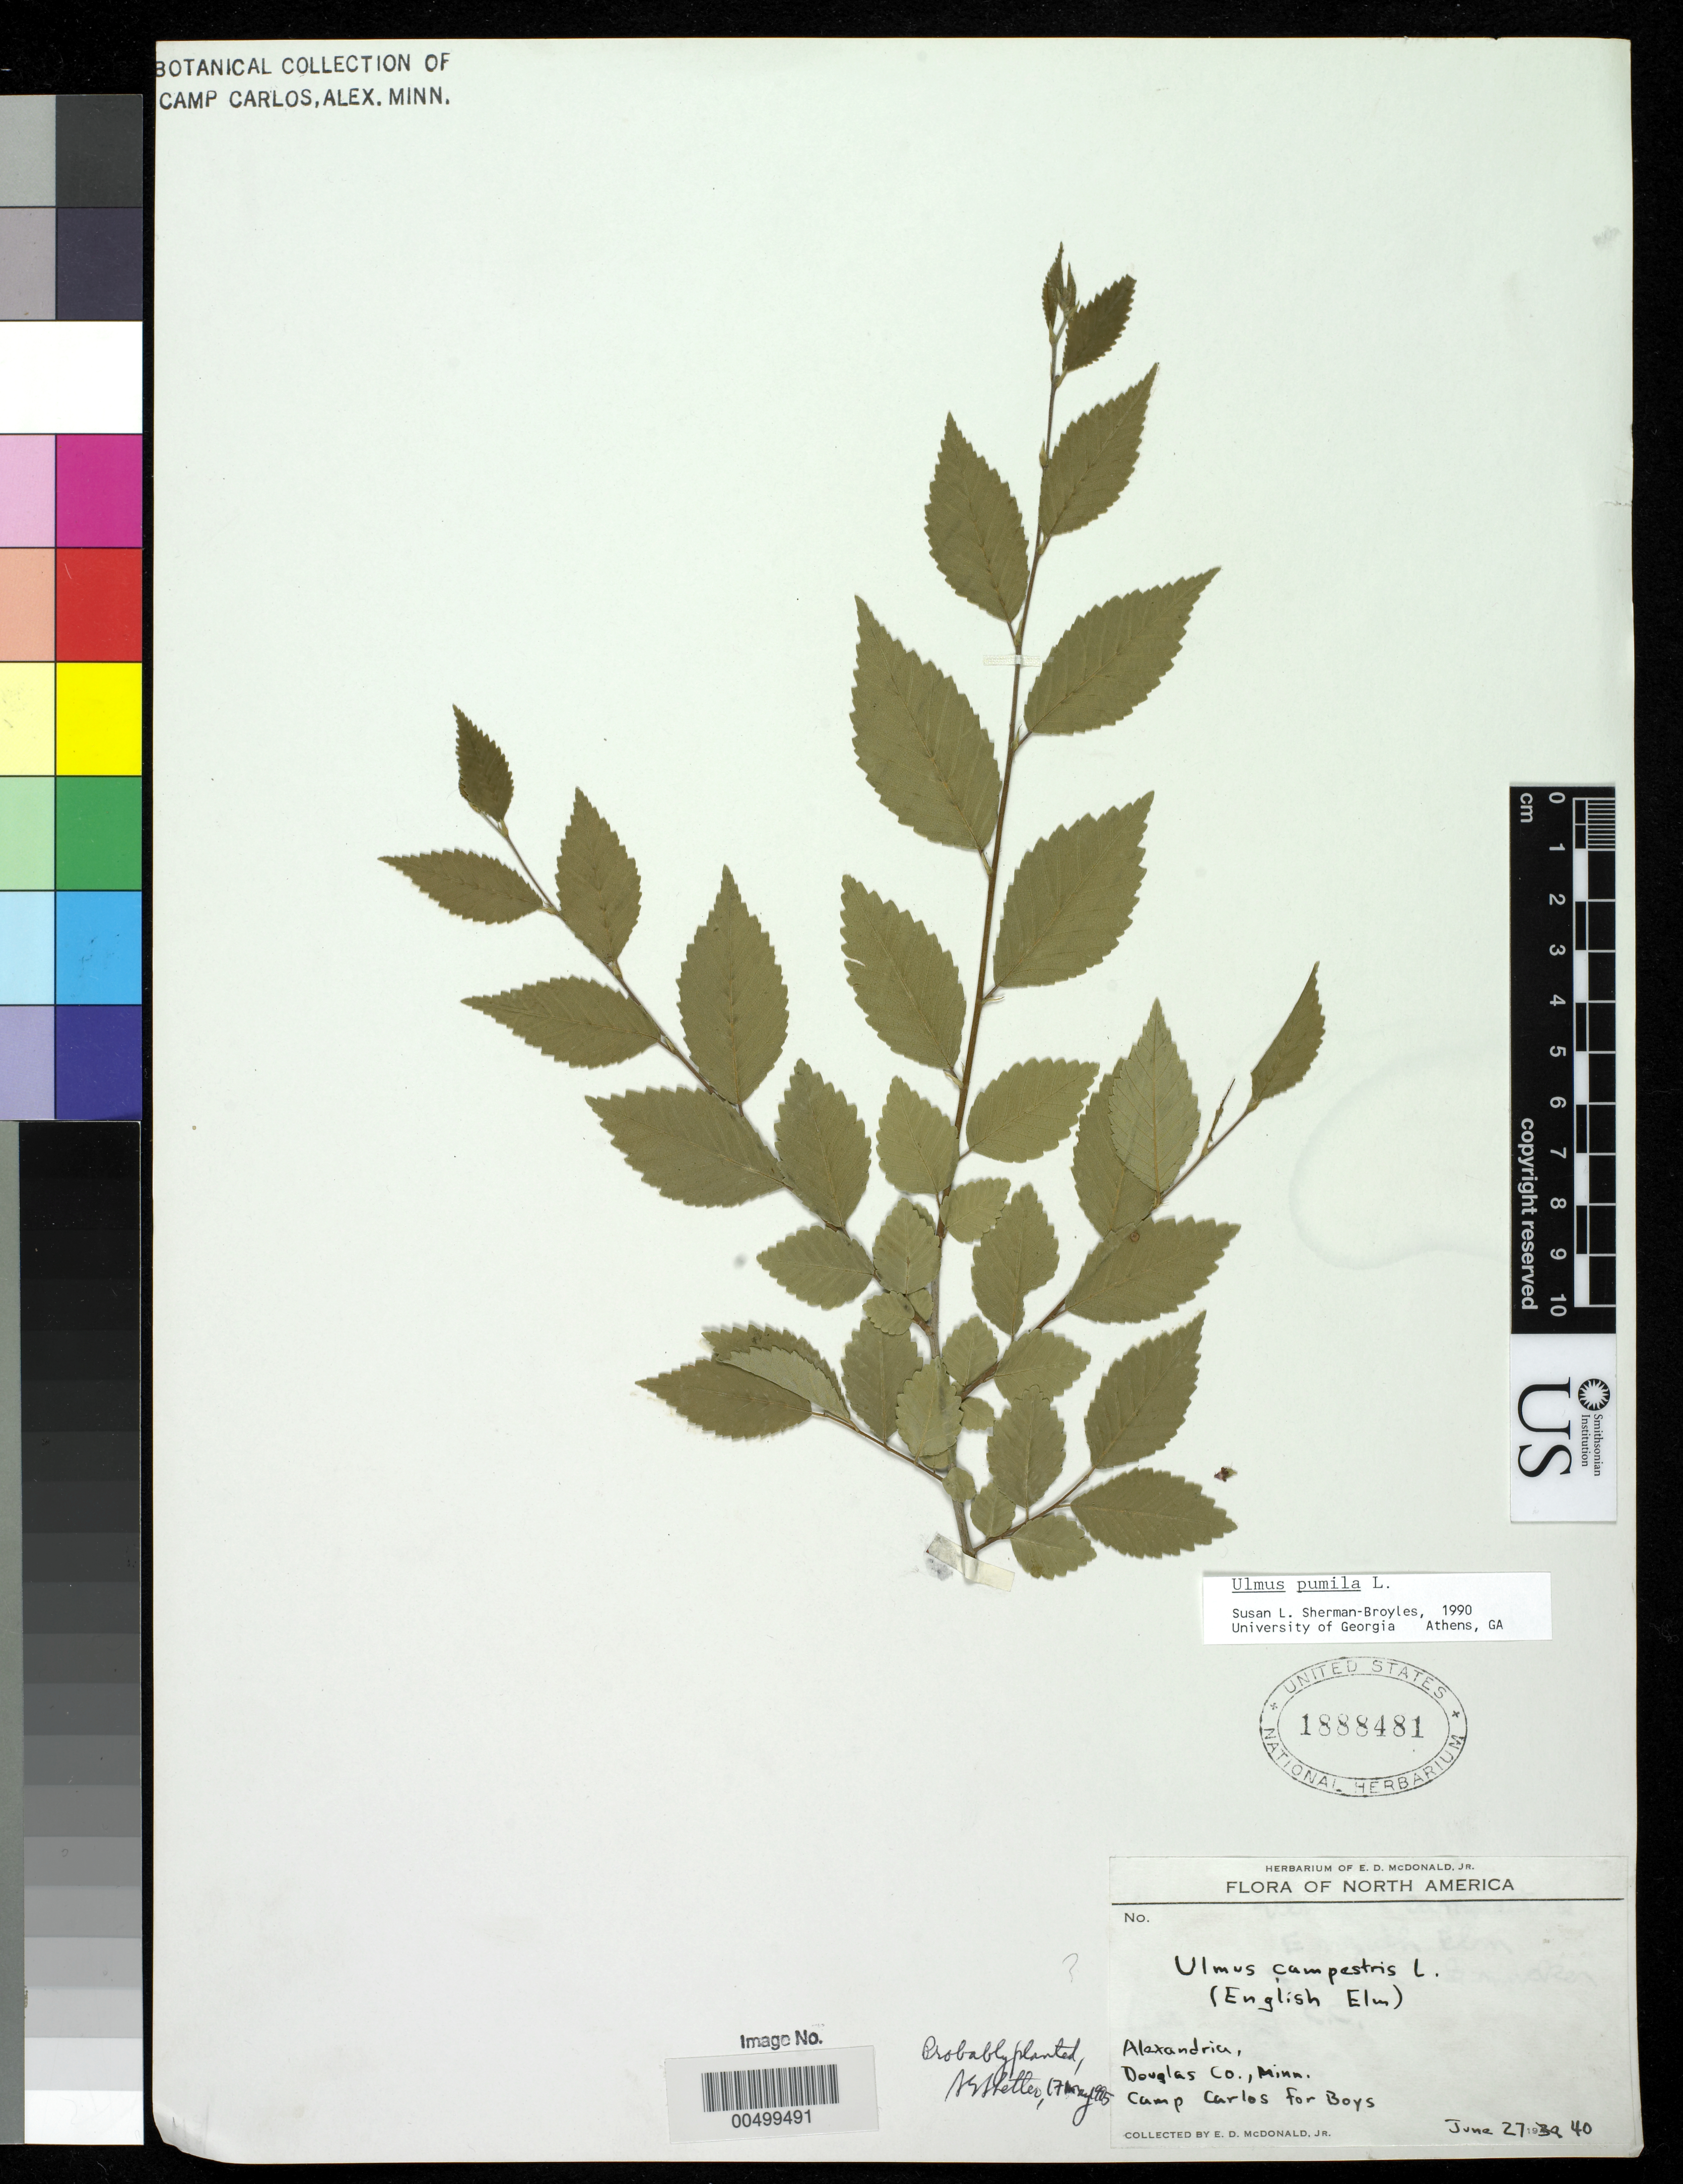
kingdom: Plantae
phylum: Tracheophyta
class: Magnoliopsida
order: Rosales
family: Ulmaceae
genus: Ulmus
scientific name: Ulmus pumila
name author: L.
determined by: Sherman-Broyles, S. L.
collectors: E. D. McDonald Jr.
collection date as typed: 27 Jun 1940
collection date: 1940-06-27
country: United States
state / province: Minnesota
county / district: Douglas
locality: Alexandria, Camp Carlos for Boys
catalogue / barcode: US 1888481